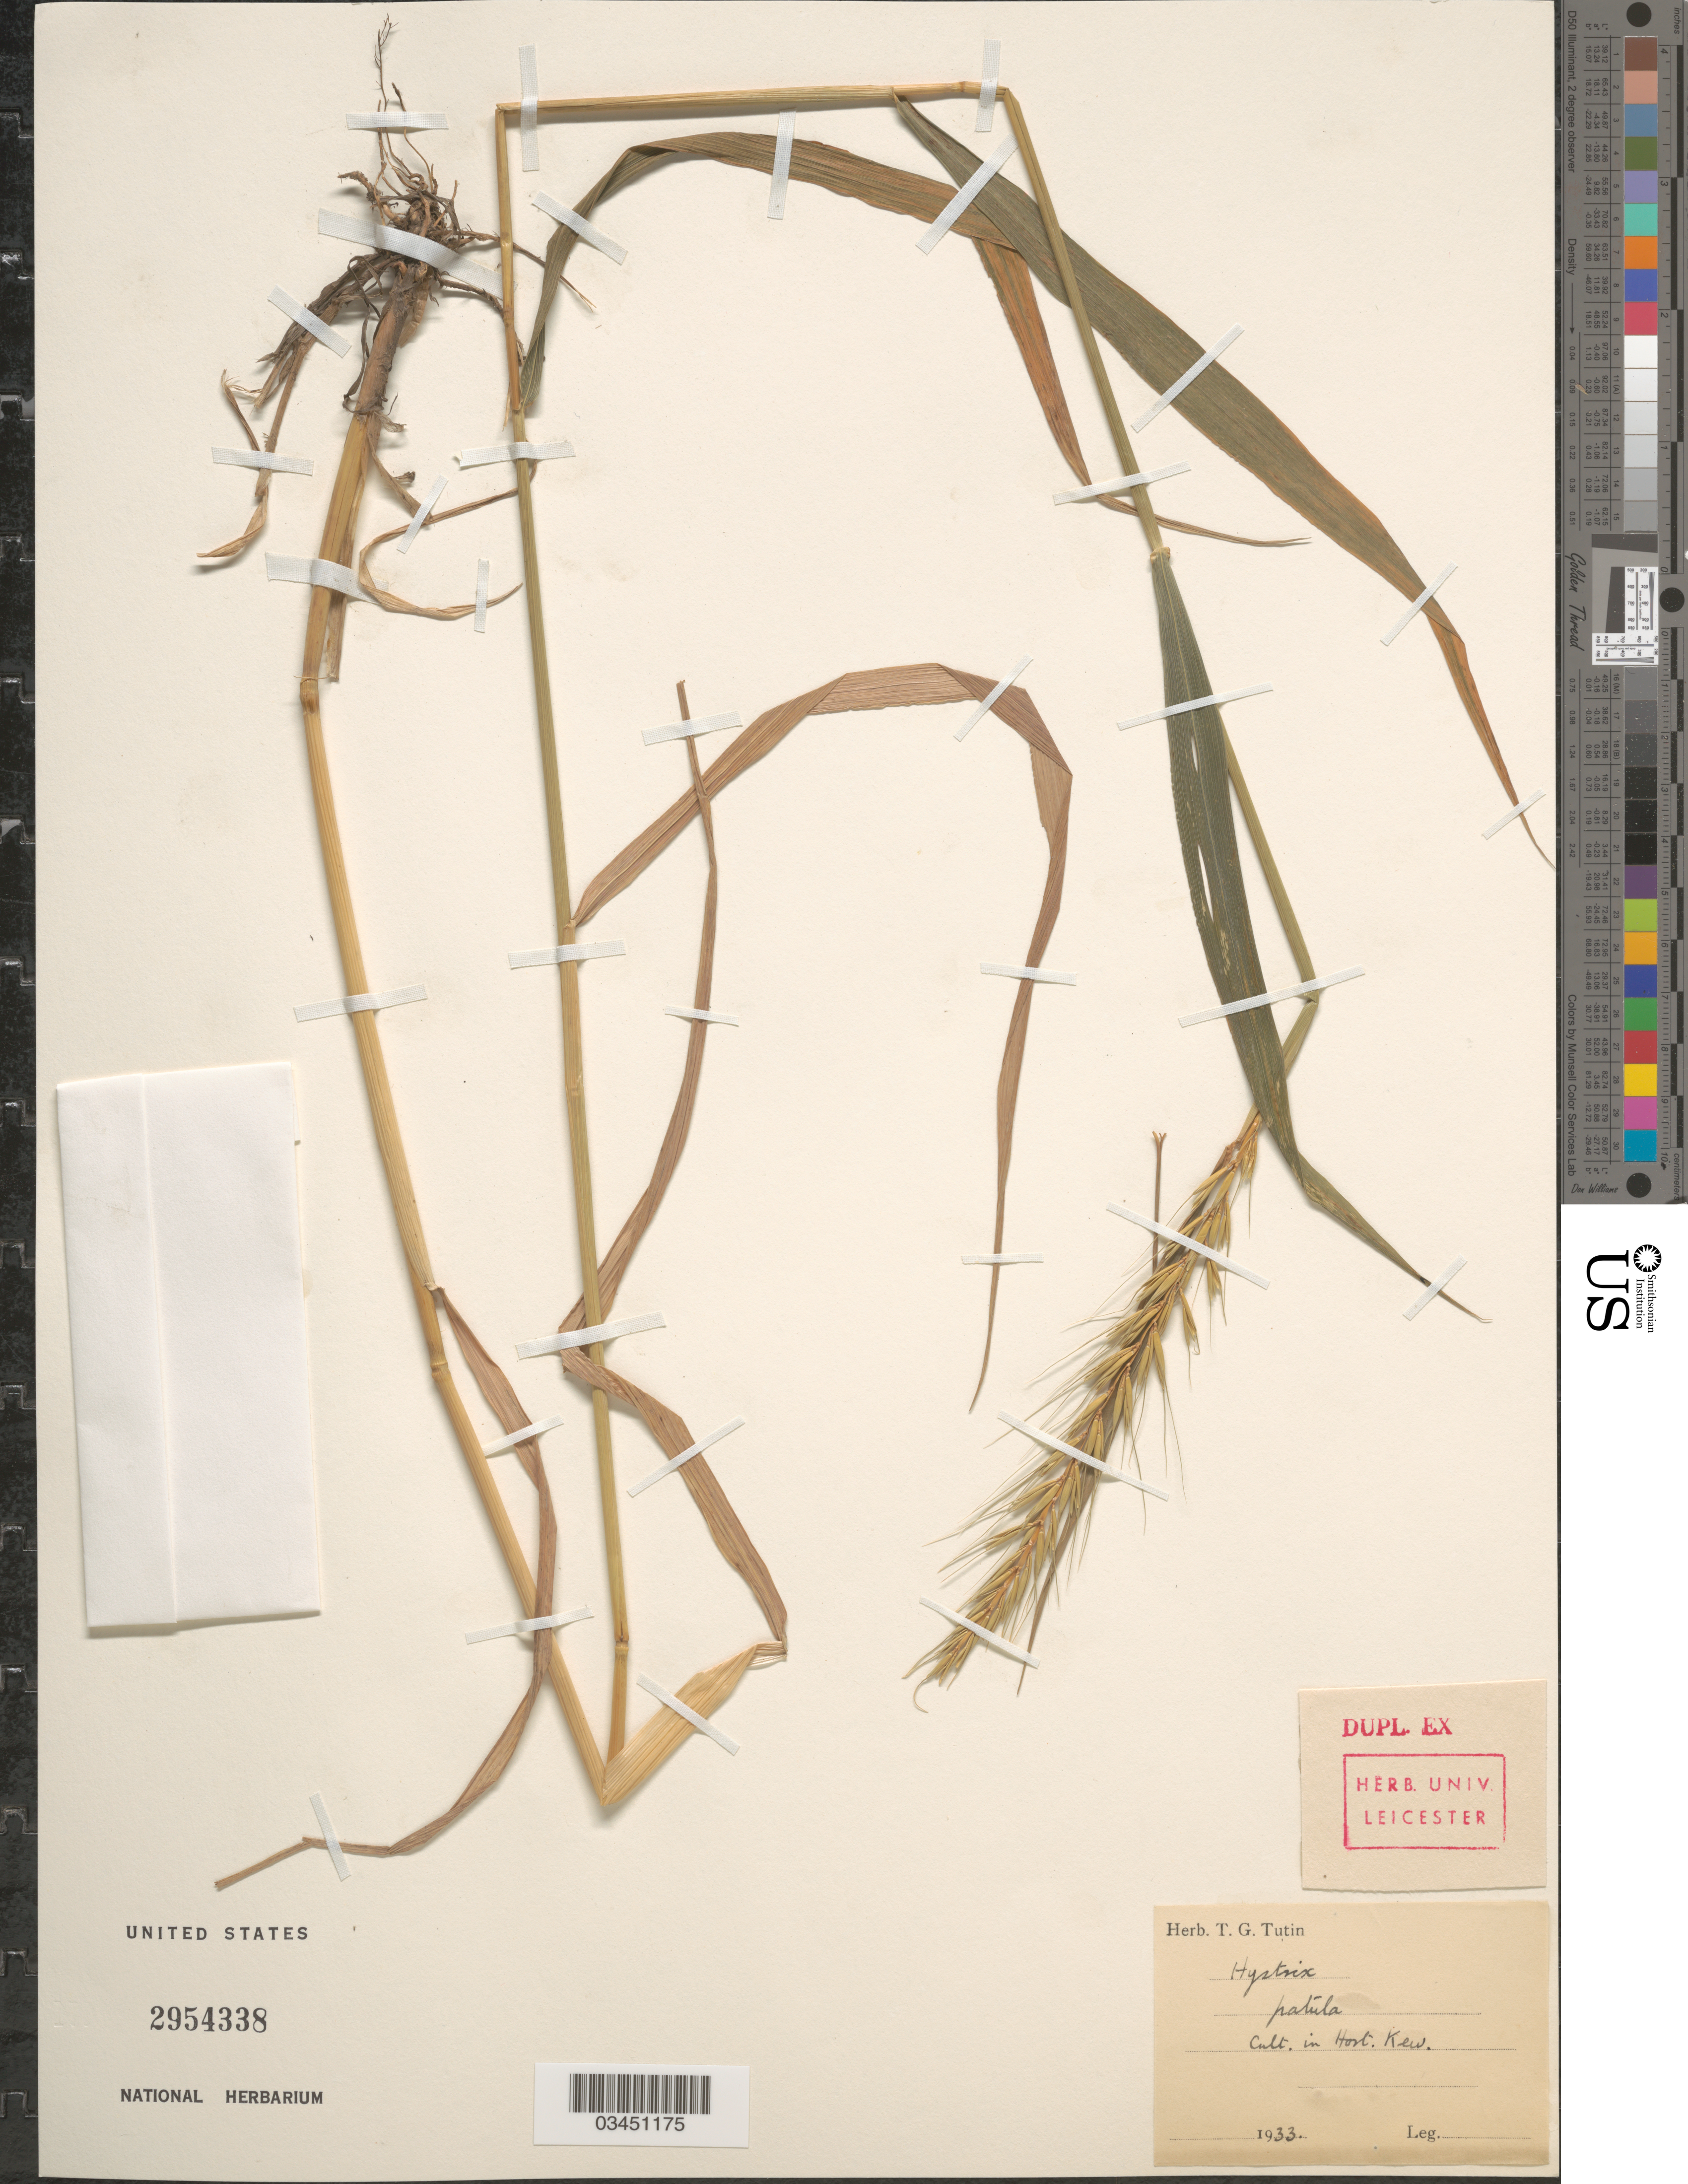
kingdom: Plantae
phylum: Tracheophyta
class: Liliopsida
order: Poales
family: Poaceae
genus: Elymus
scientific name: Elymus sp.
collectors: Ex herb. T. G. Tutin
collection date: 1933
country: United Kingdom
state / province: England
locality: in Hort. Kew.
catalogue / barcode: US 2954338